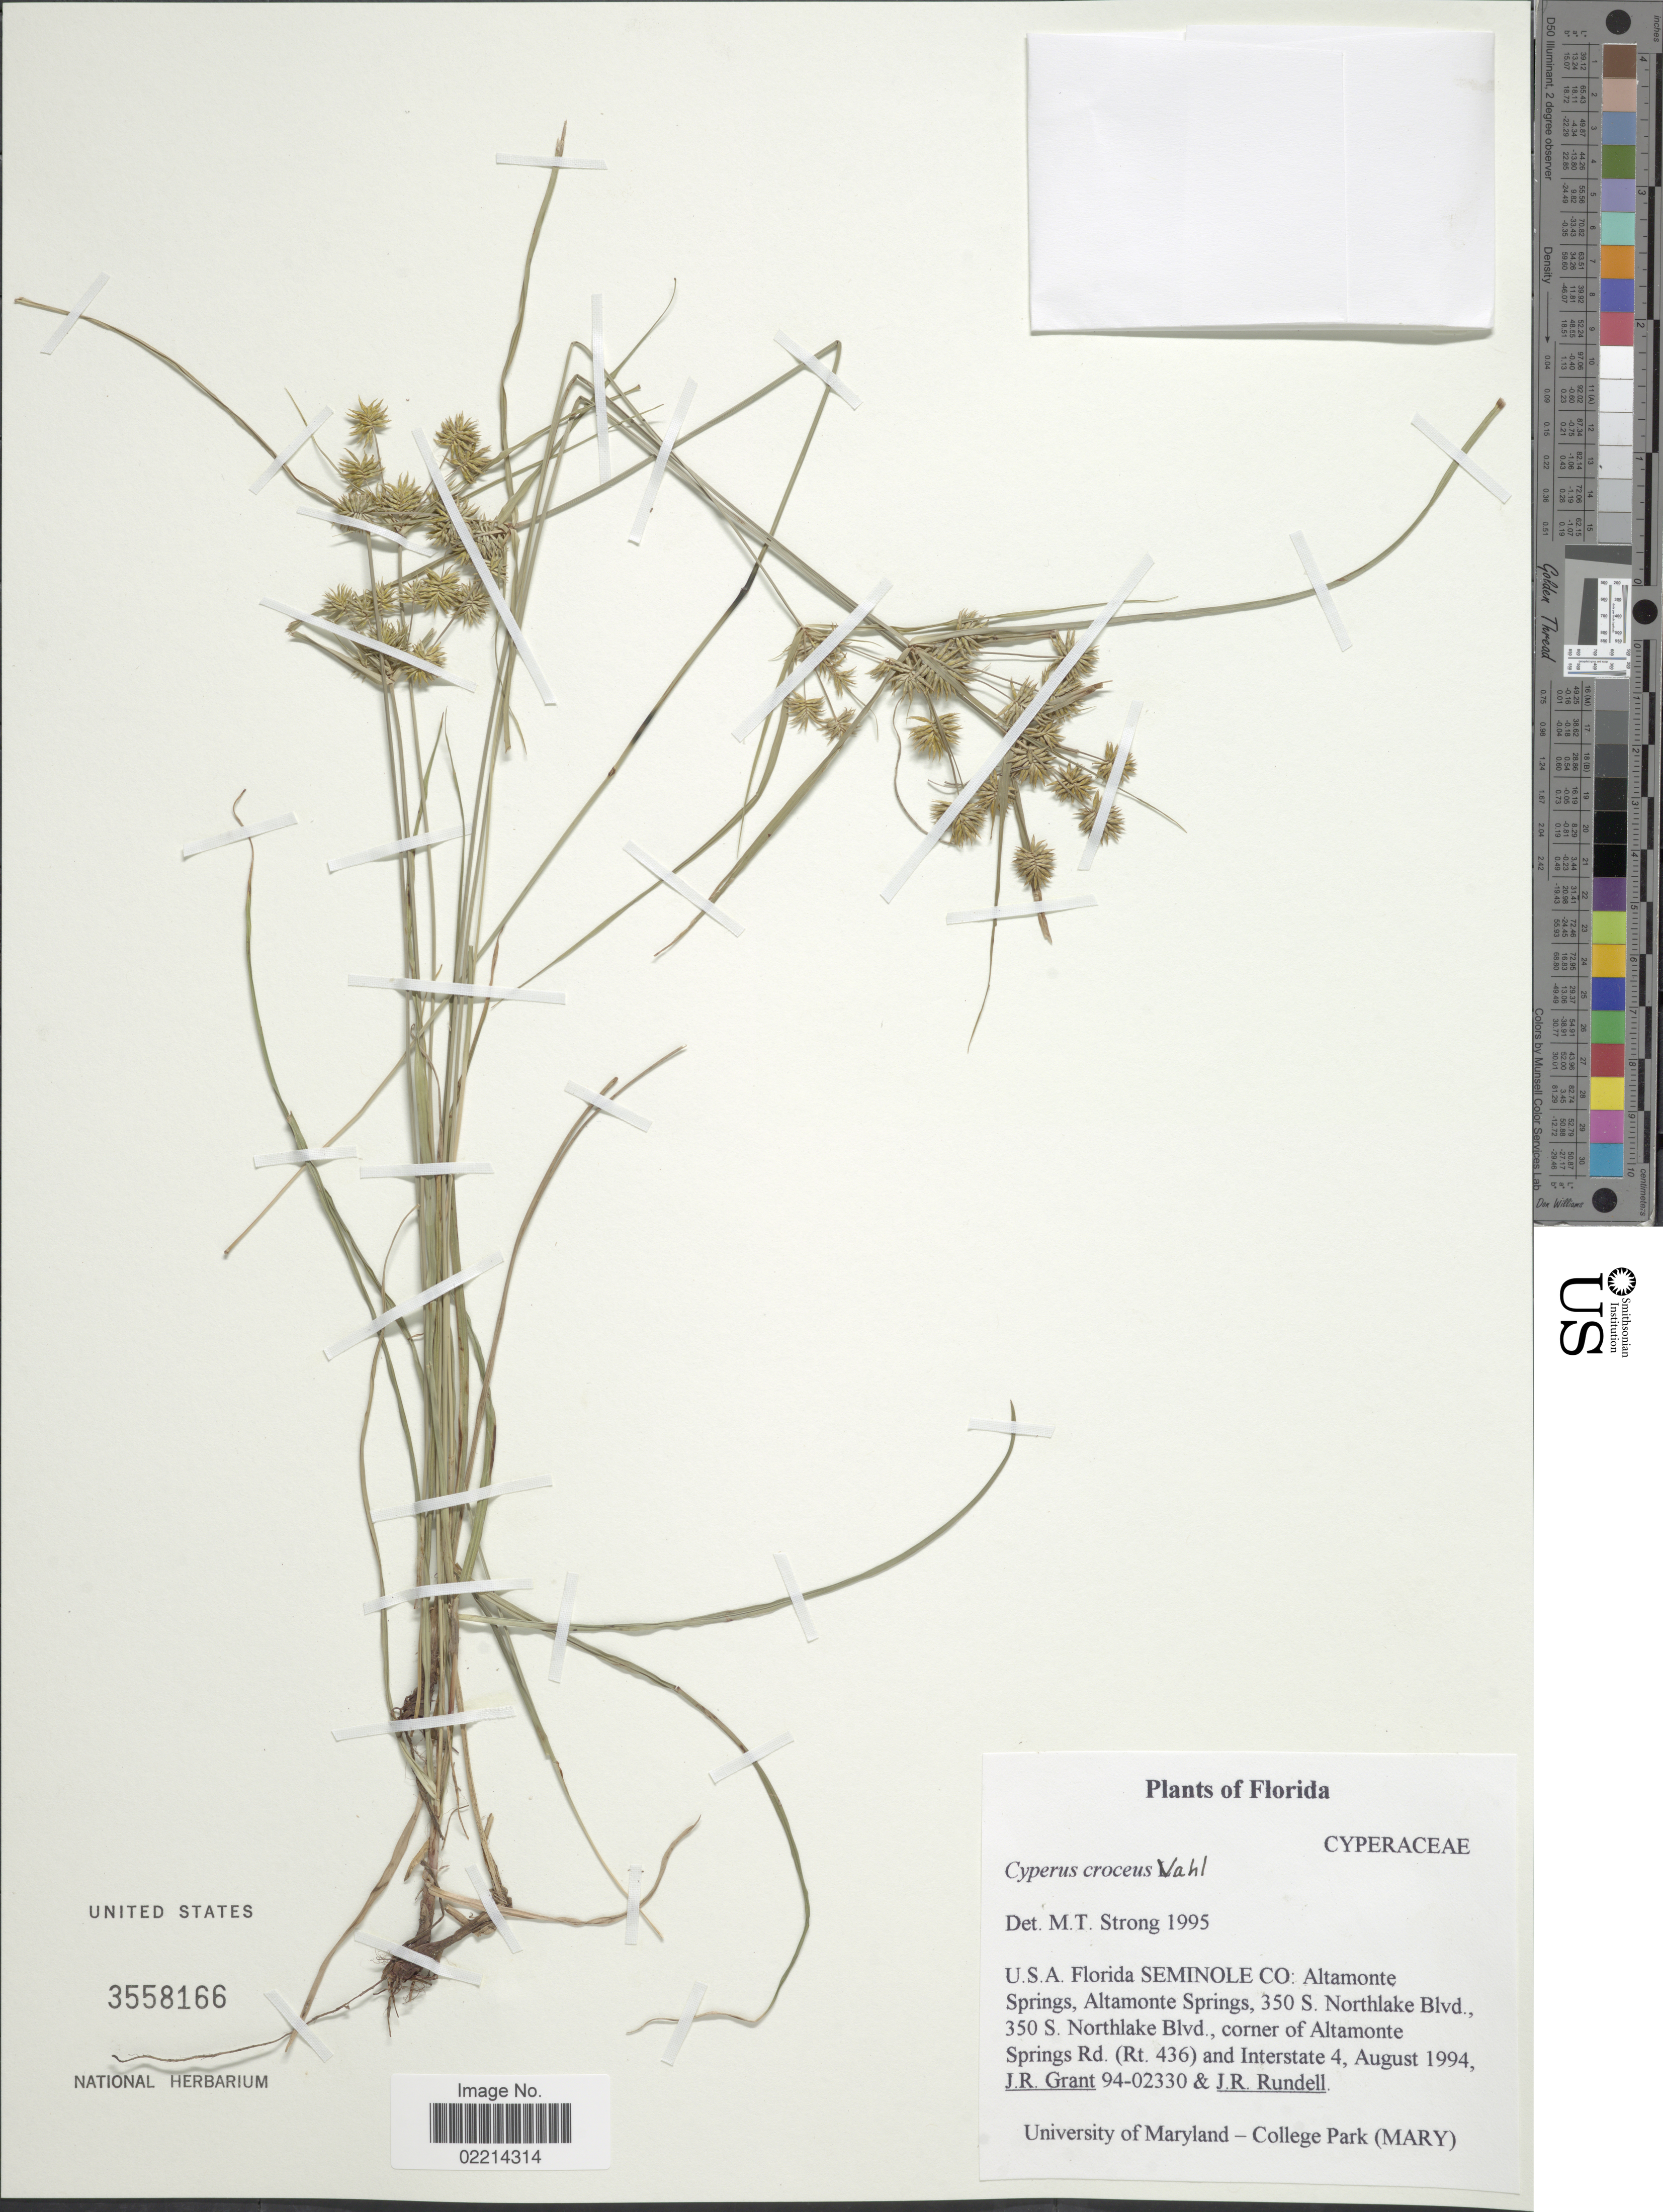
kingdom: Plantae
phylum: Tracheophyta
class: Liliopsida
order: Poales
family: Cyperaceae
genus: Cyperus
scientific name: Cyperus croceus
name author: Vahl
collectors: J. Grant & J. R. Rundell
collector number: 94-02330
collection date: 1994-08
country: United States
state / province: Florida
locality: Seminole Co: Altamonte Springs, Altamonte Springs, 350 S. Northlake Blvd., 350 S Northlake Blvd., corner of Altamonte Springs Rd (Rt. 436) and Interstate 4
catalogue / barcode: US 3558166